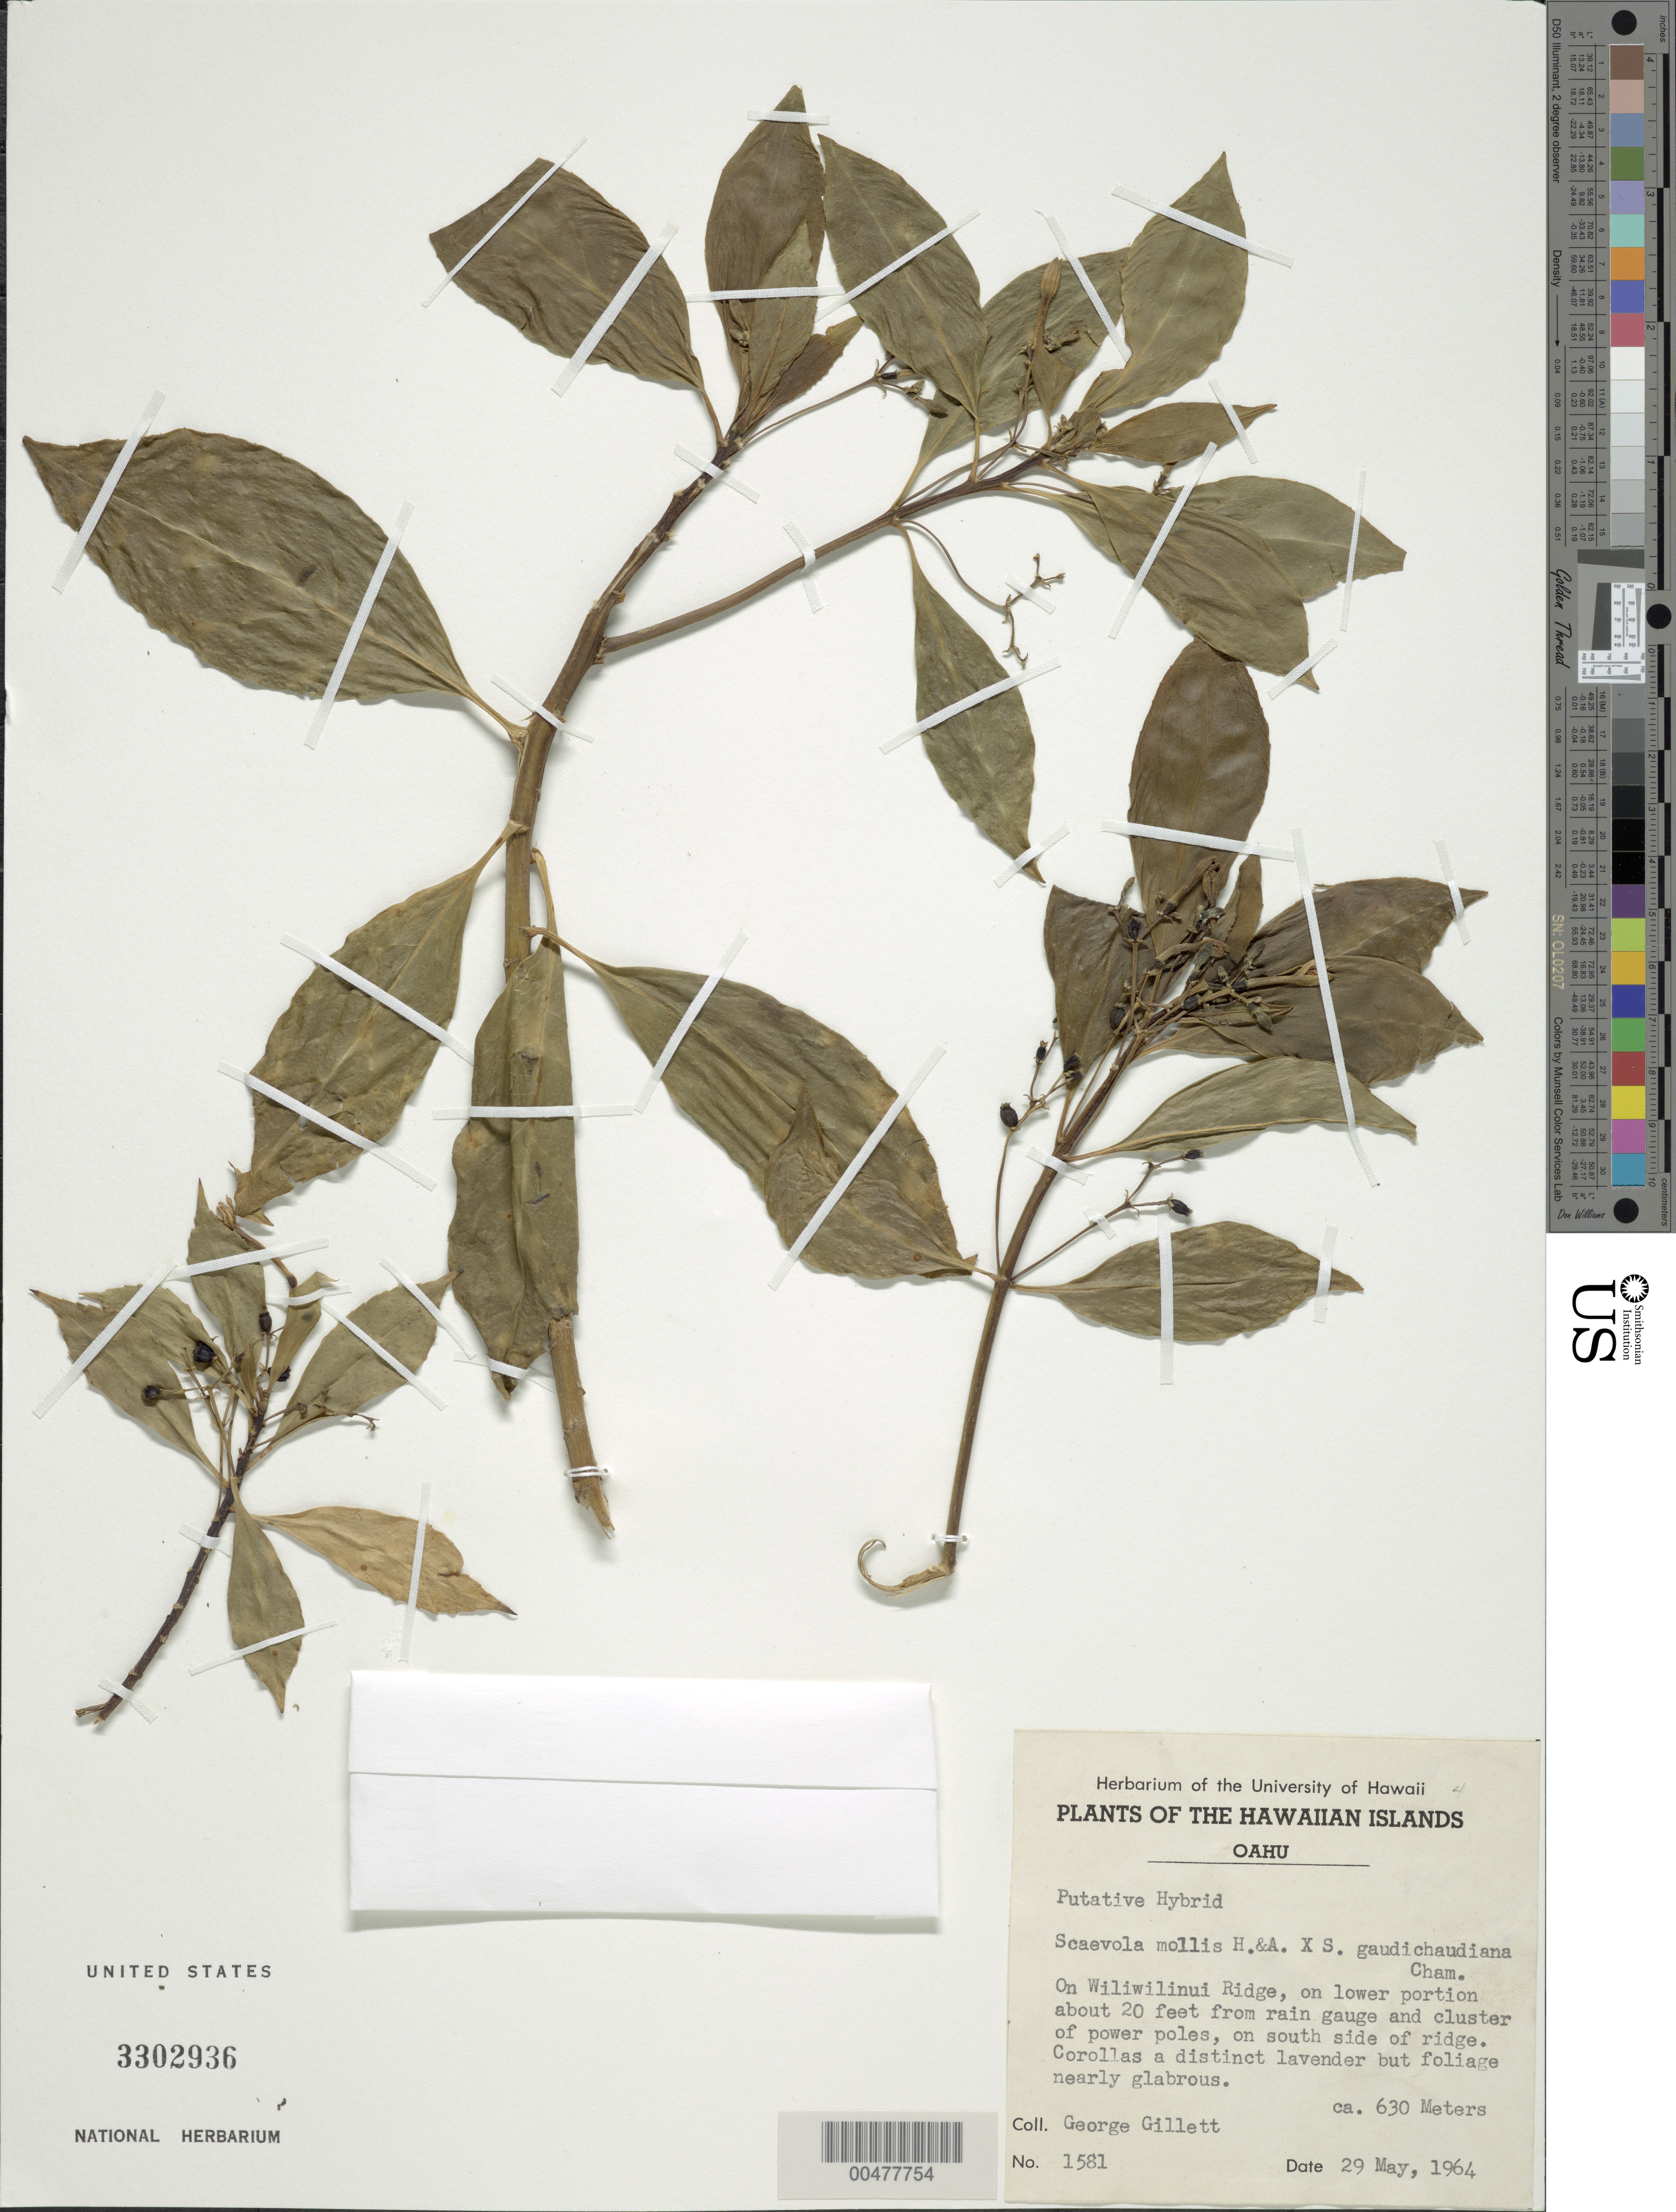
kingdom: Plantae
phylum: Tracheophyta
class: Magnoliopsida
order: Asterales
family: Goodeniaceae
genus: Scaevola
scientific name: Scaevola gaudichaudiana x S. mollis Hook. & Arn.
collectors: G. Gillett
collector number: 1581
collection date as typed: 29 May 1964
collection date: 1964-05-29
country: United States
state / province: Hawaii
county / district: Honolulu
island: Oahu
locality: On Wiliwilinui Ridge, on lower portion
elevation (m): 630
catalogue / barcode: US 3302936